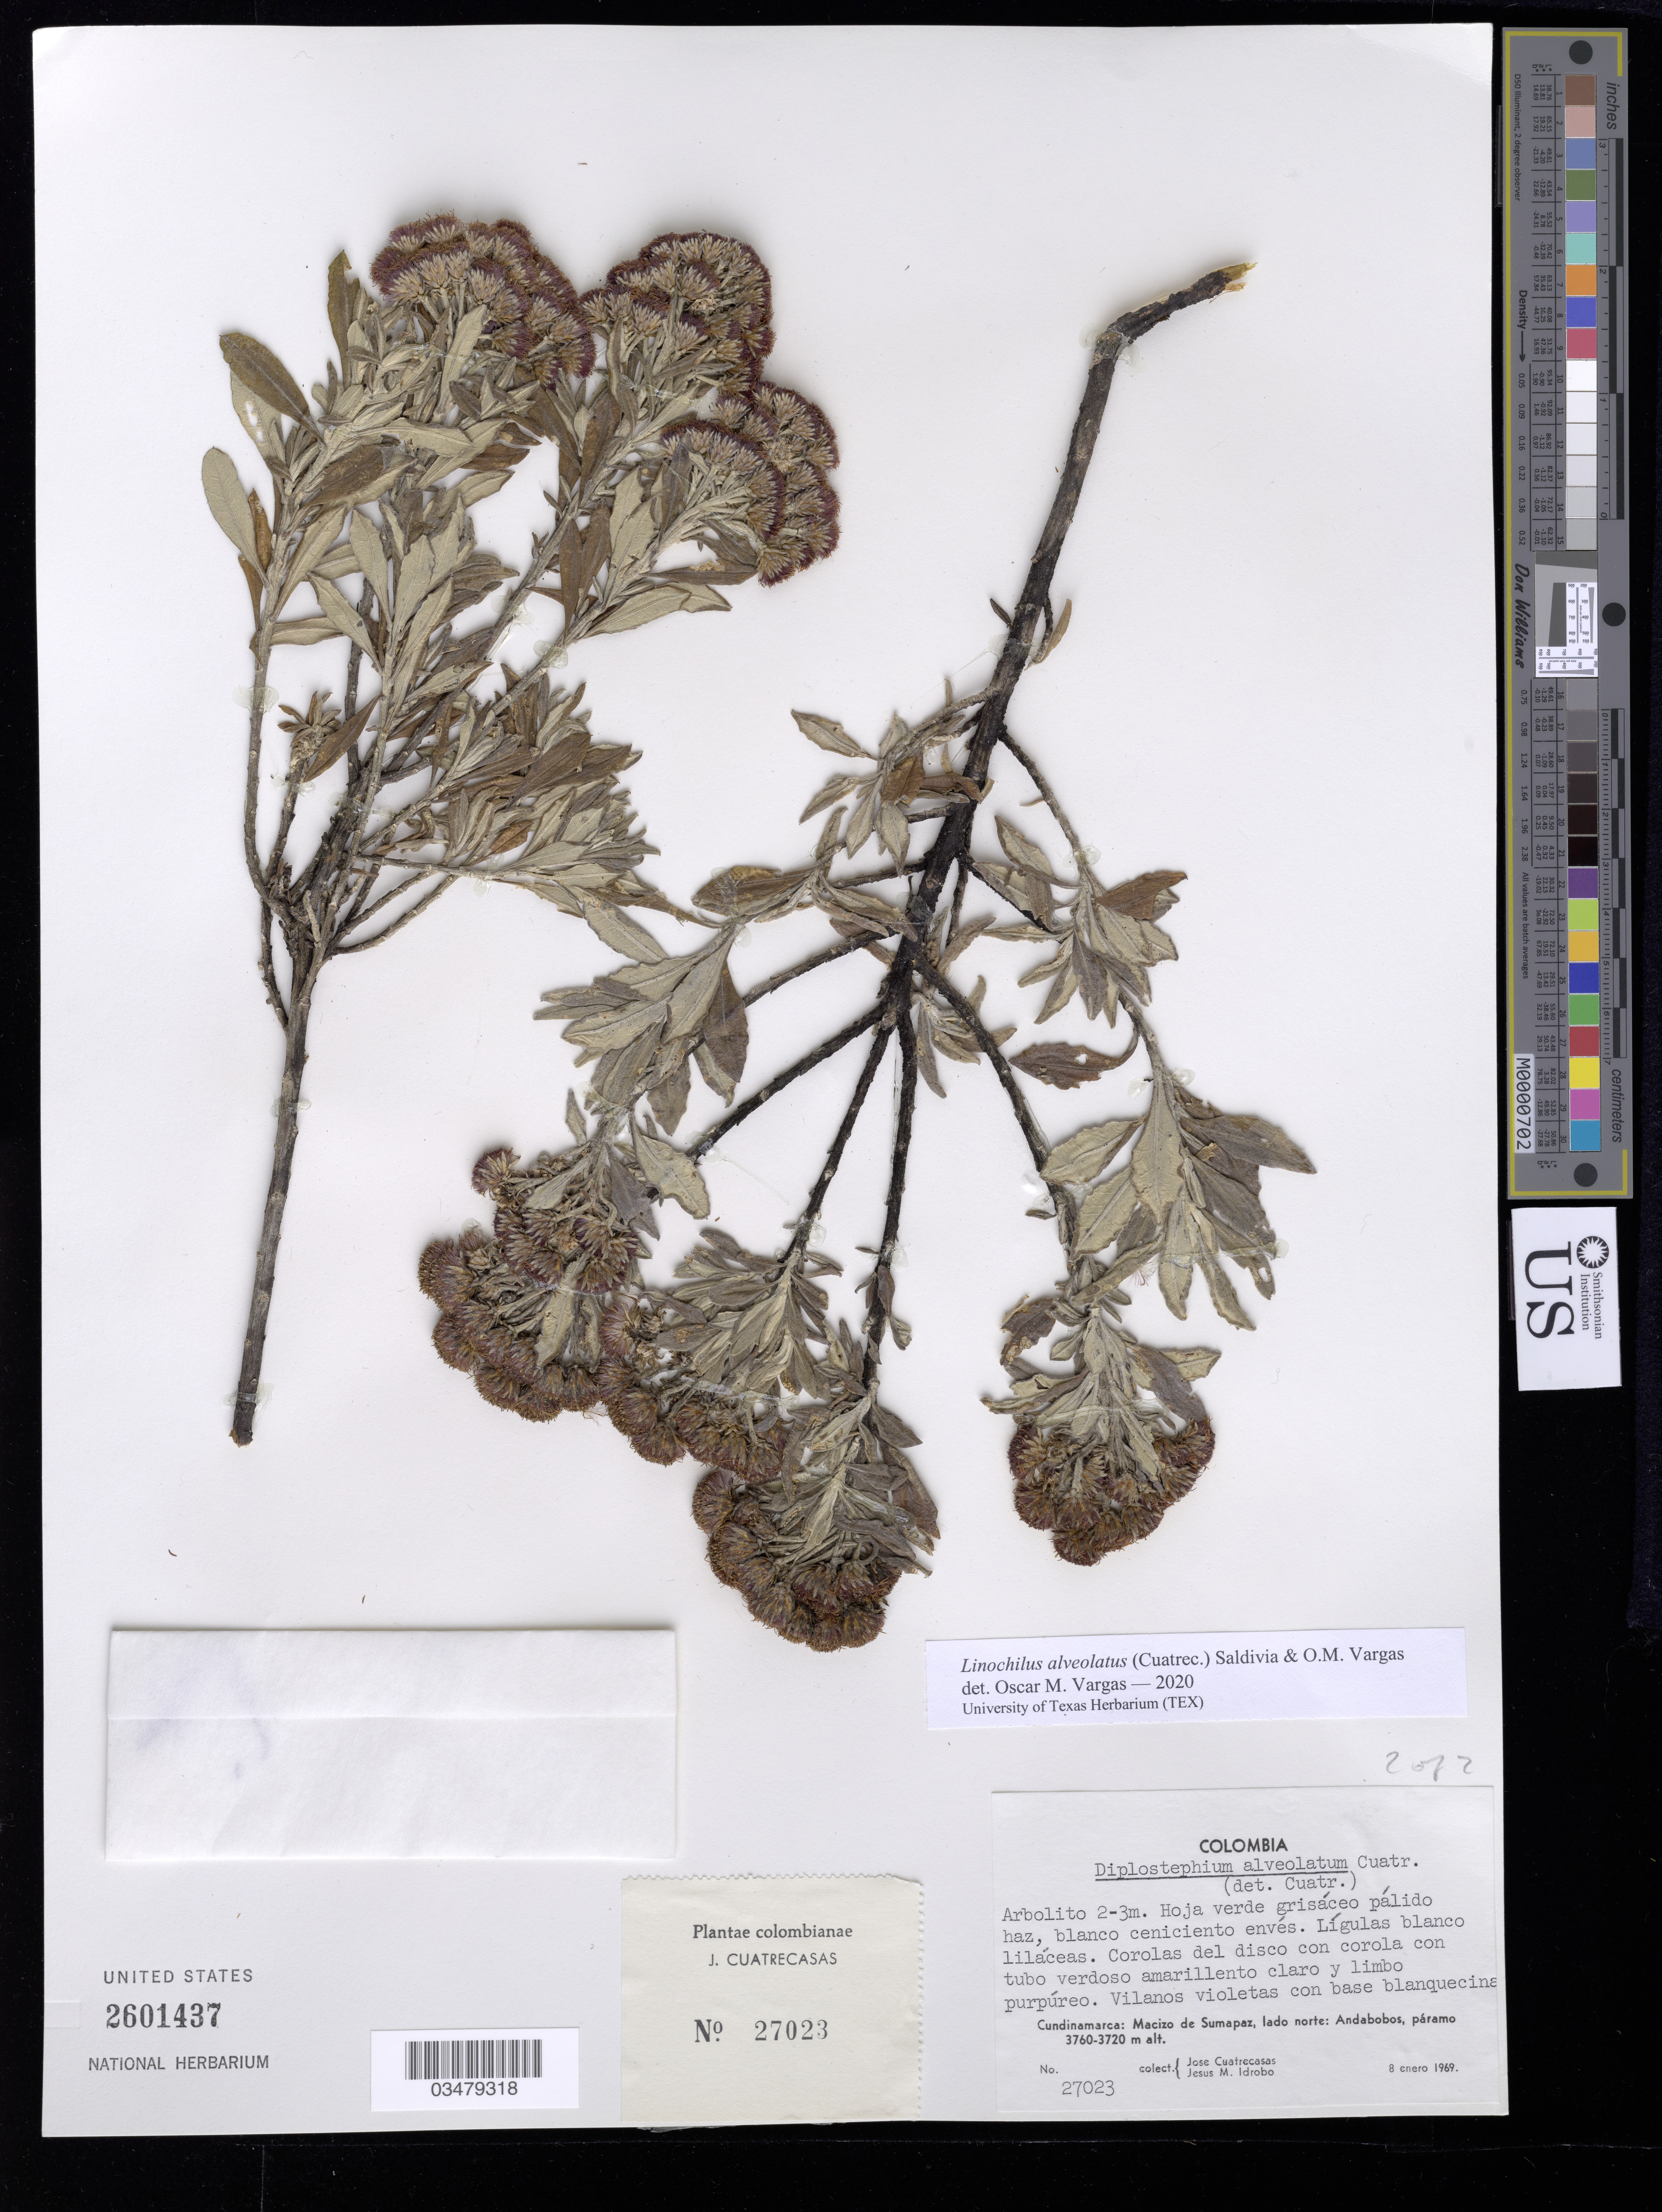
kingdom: Plantae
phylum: Tracheophyta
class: Magnoliopsida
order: Asterales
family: Asteraceae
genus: Linochilus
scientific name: Linochilus alveolatus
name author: (Cuatrec.) Saldivia & O.M. Vargas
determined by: Vargas, Oscar M.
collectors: J. Cuatrecasas & J. M. Idrobo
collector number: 27023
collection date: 1969-01-08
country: Colombia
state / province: Cundinamarca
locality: Páramo de Andabobos. Macizo de Sumapaz, lado N.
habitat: Andabobos, paramo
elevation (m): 3720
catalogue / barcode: US 2601437